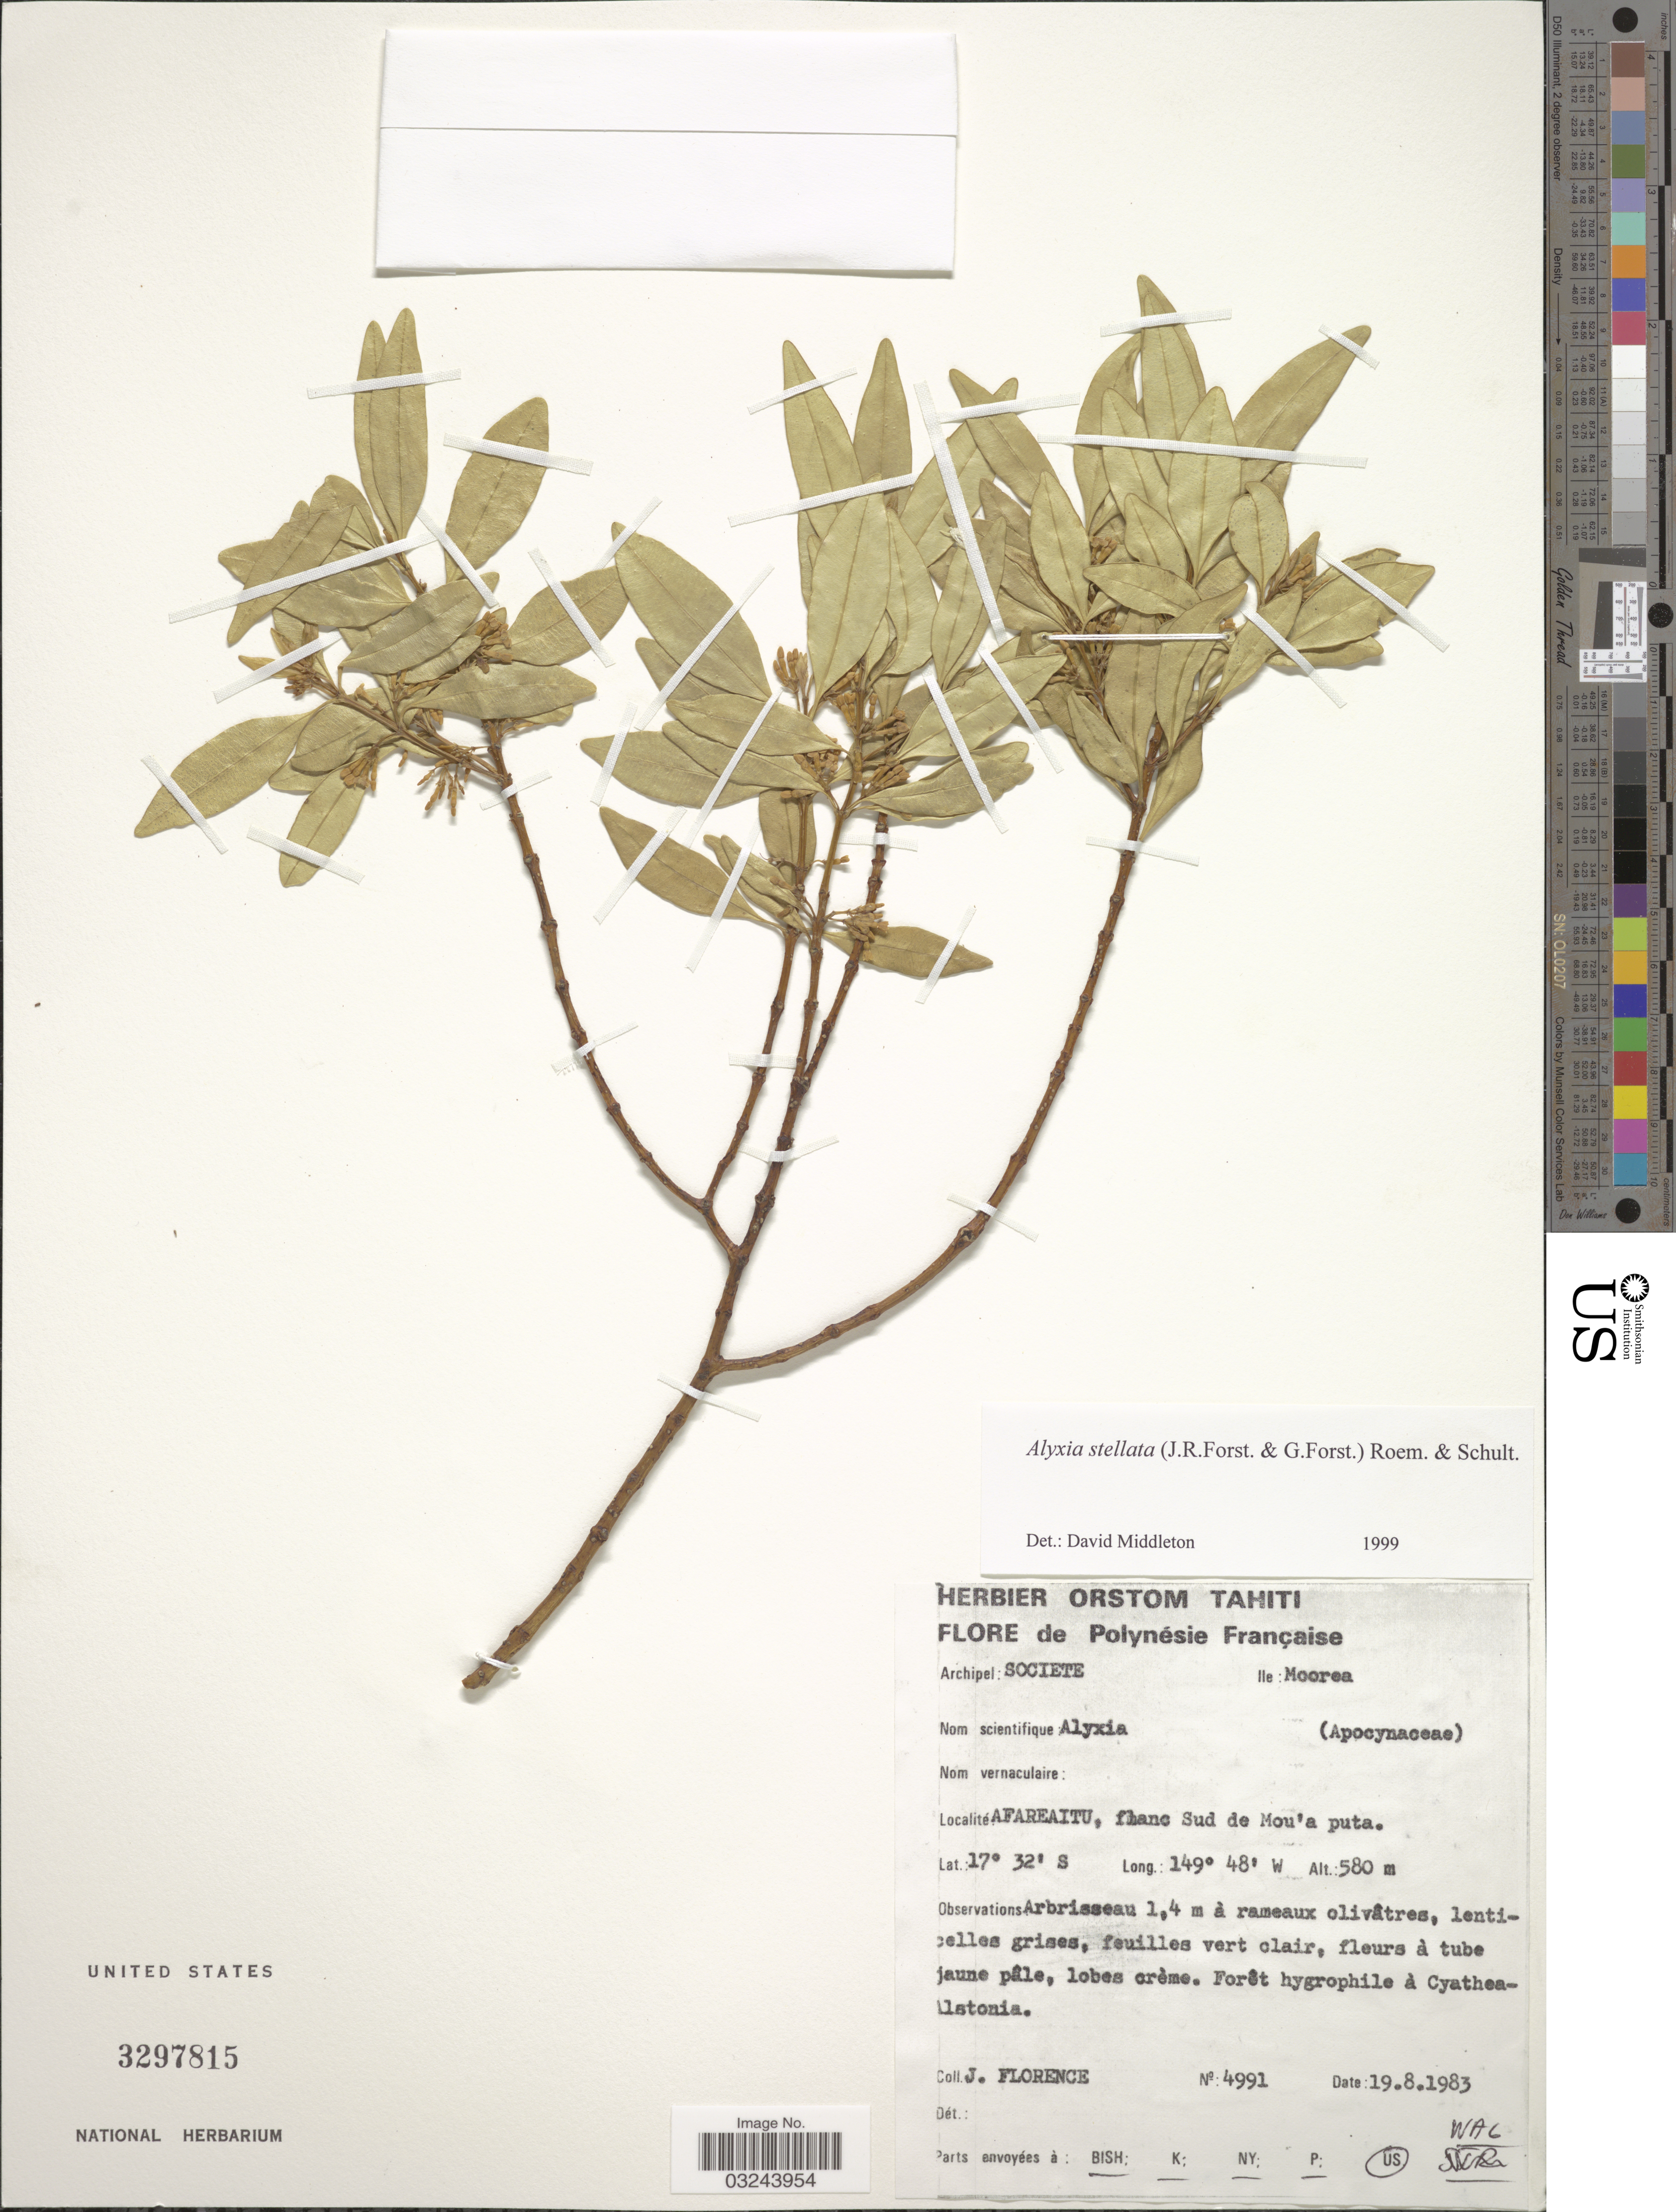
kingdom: Plantae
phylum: Tracheophyta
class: Magnoliopsida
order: Gentianales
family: Apocynaceae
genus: Alyxia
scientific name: Alyxia stellata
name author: (J.R. Forst. & G. Forst.) Roem. & Schult.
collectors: J. Florence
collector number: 4991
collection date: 1983-08-19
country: French Polynesia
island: Moorea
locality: Polynésie Française. Archipel: Societe. Ile: Moorea. Afareaitu, flanc Sud de Mou'a puta.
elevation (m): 580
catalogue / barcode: US 3297815